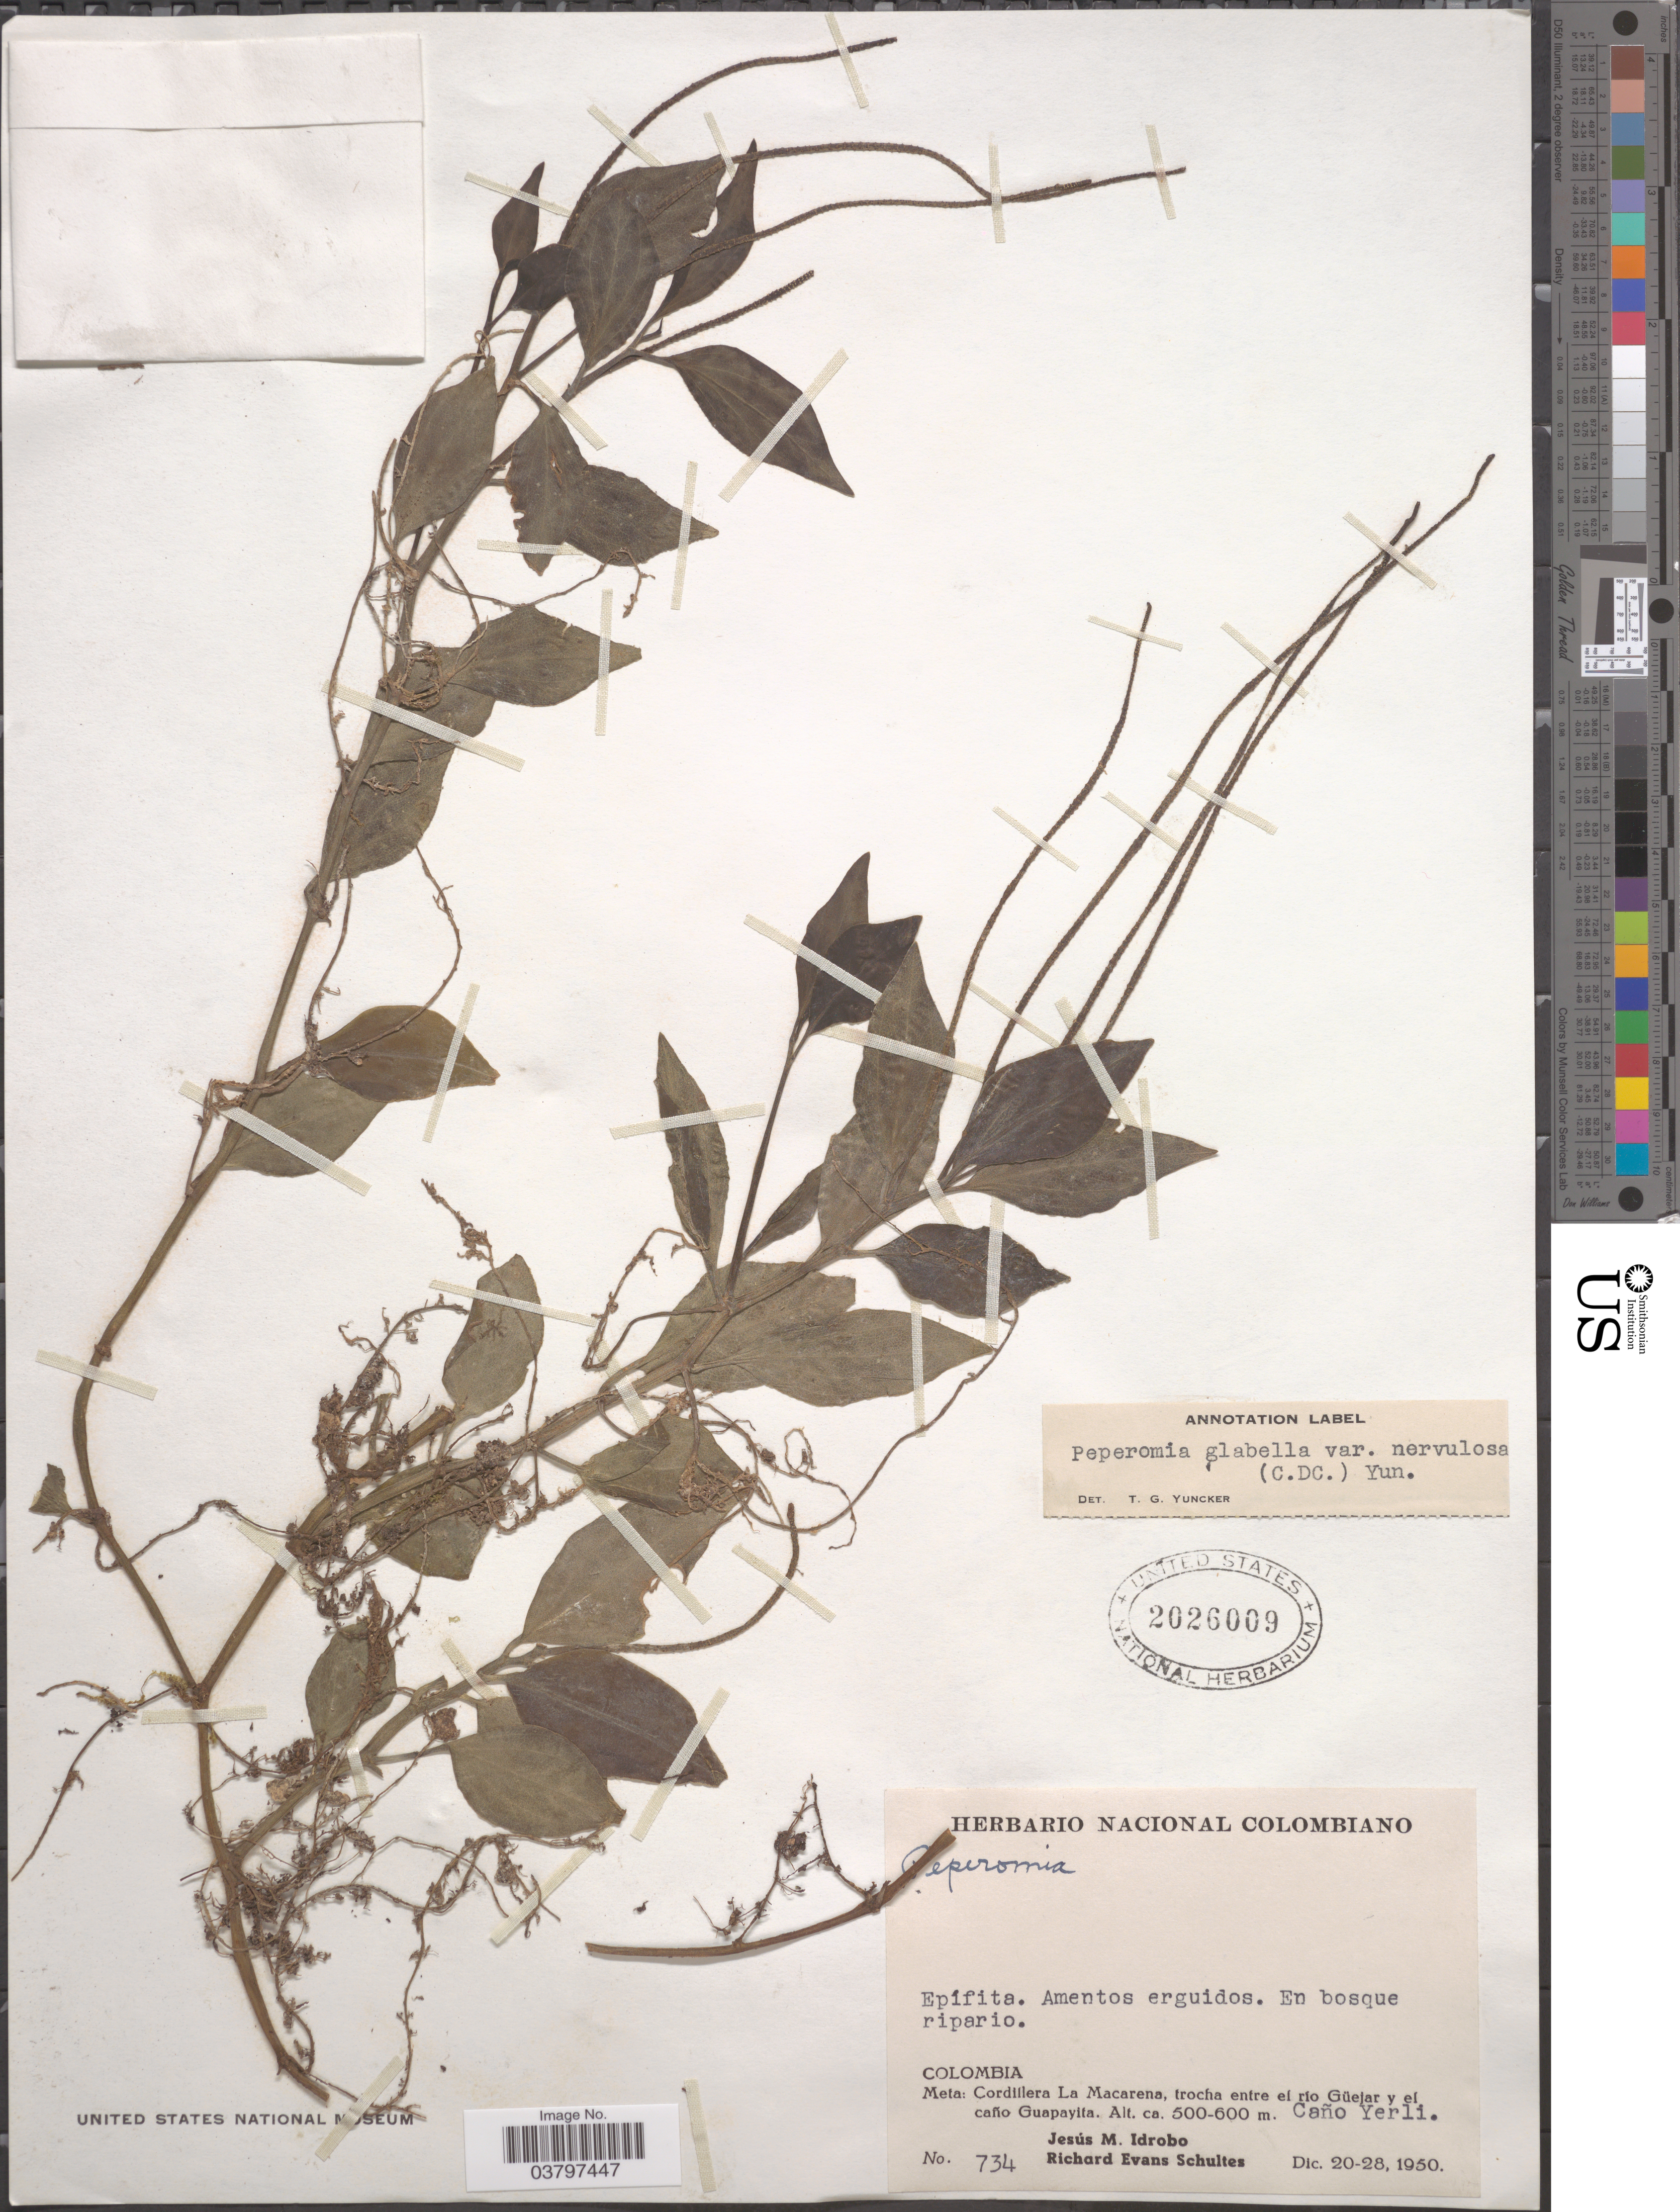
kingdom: Plantae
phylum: Tracheophyta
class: Magnoliopsida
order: Piperales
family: Piperaceae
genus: Peperomia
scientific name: Peperomia glabella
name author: (Sw.) A. Dietr.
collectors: J. M. Idrobo & R. E. Schultes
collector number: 734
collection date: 1950-12-20/1950-12-28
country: Colombia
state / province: Meta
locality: Cordillera La Macarena, trocha entre el río Güejar y el caño Guapayita. Caño Yerli.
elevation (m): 500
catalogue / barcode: US 2026009